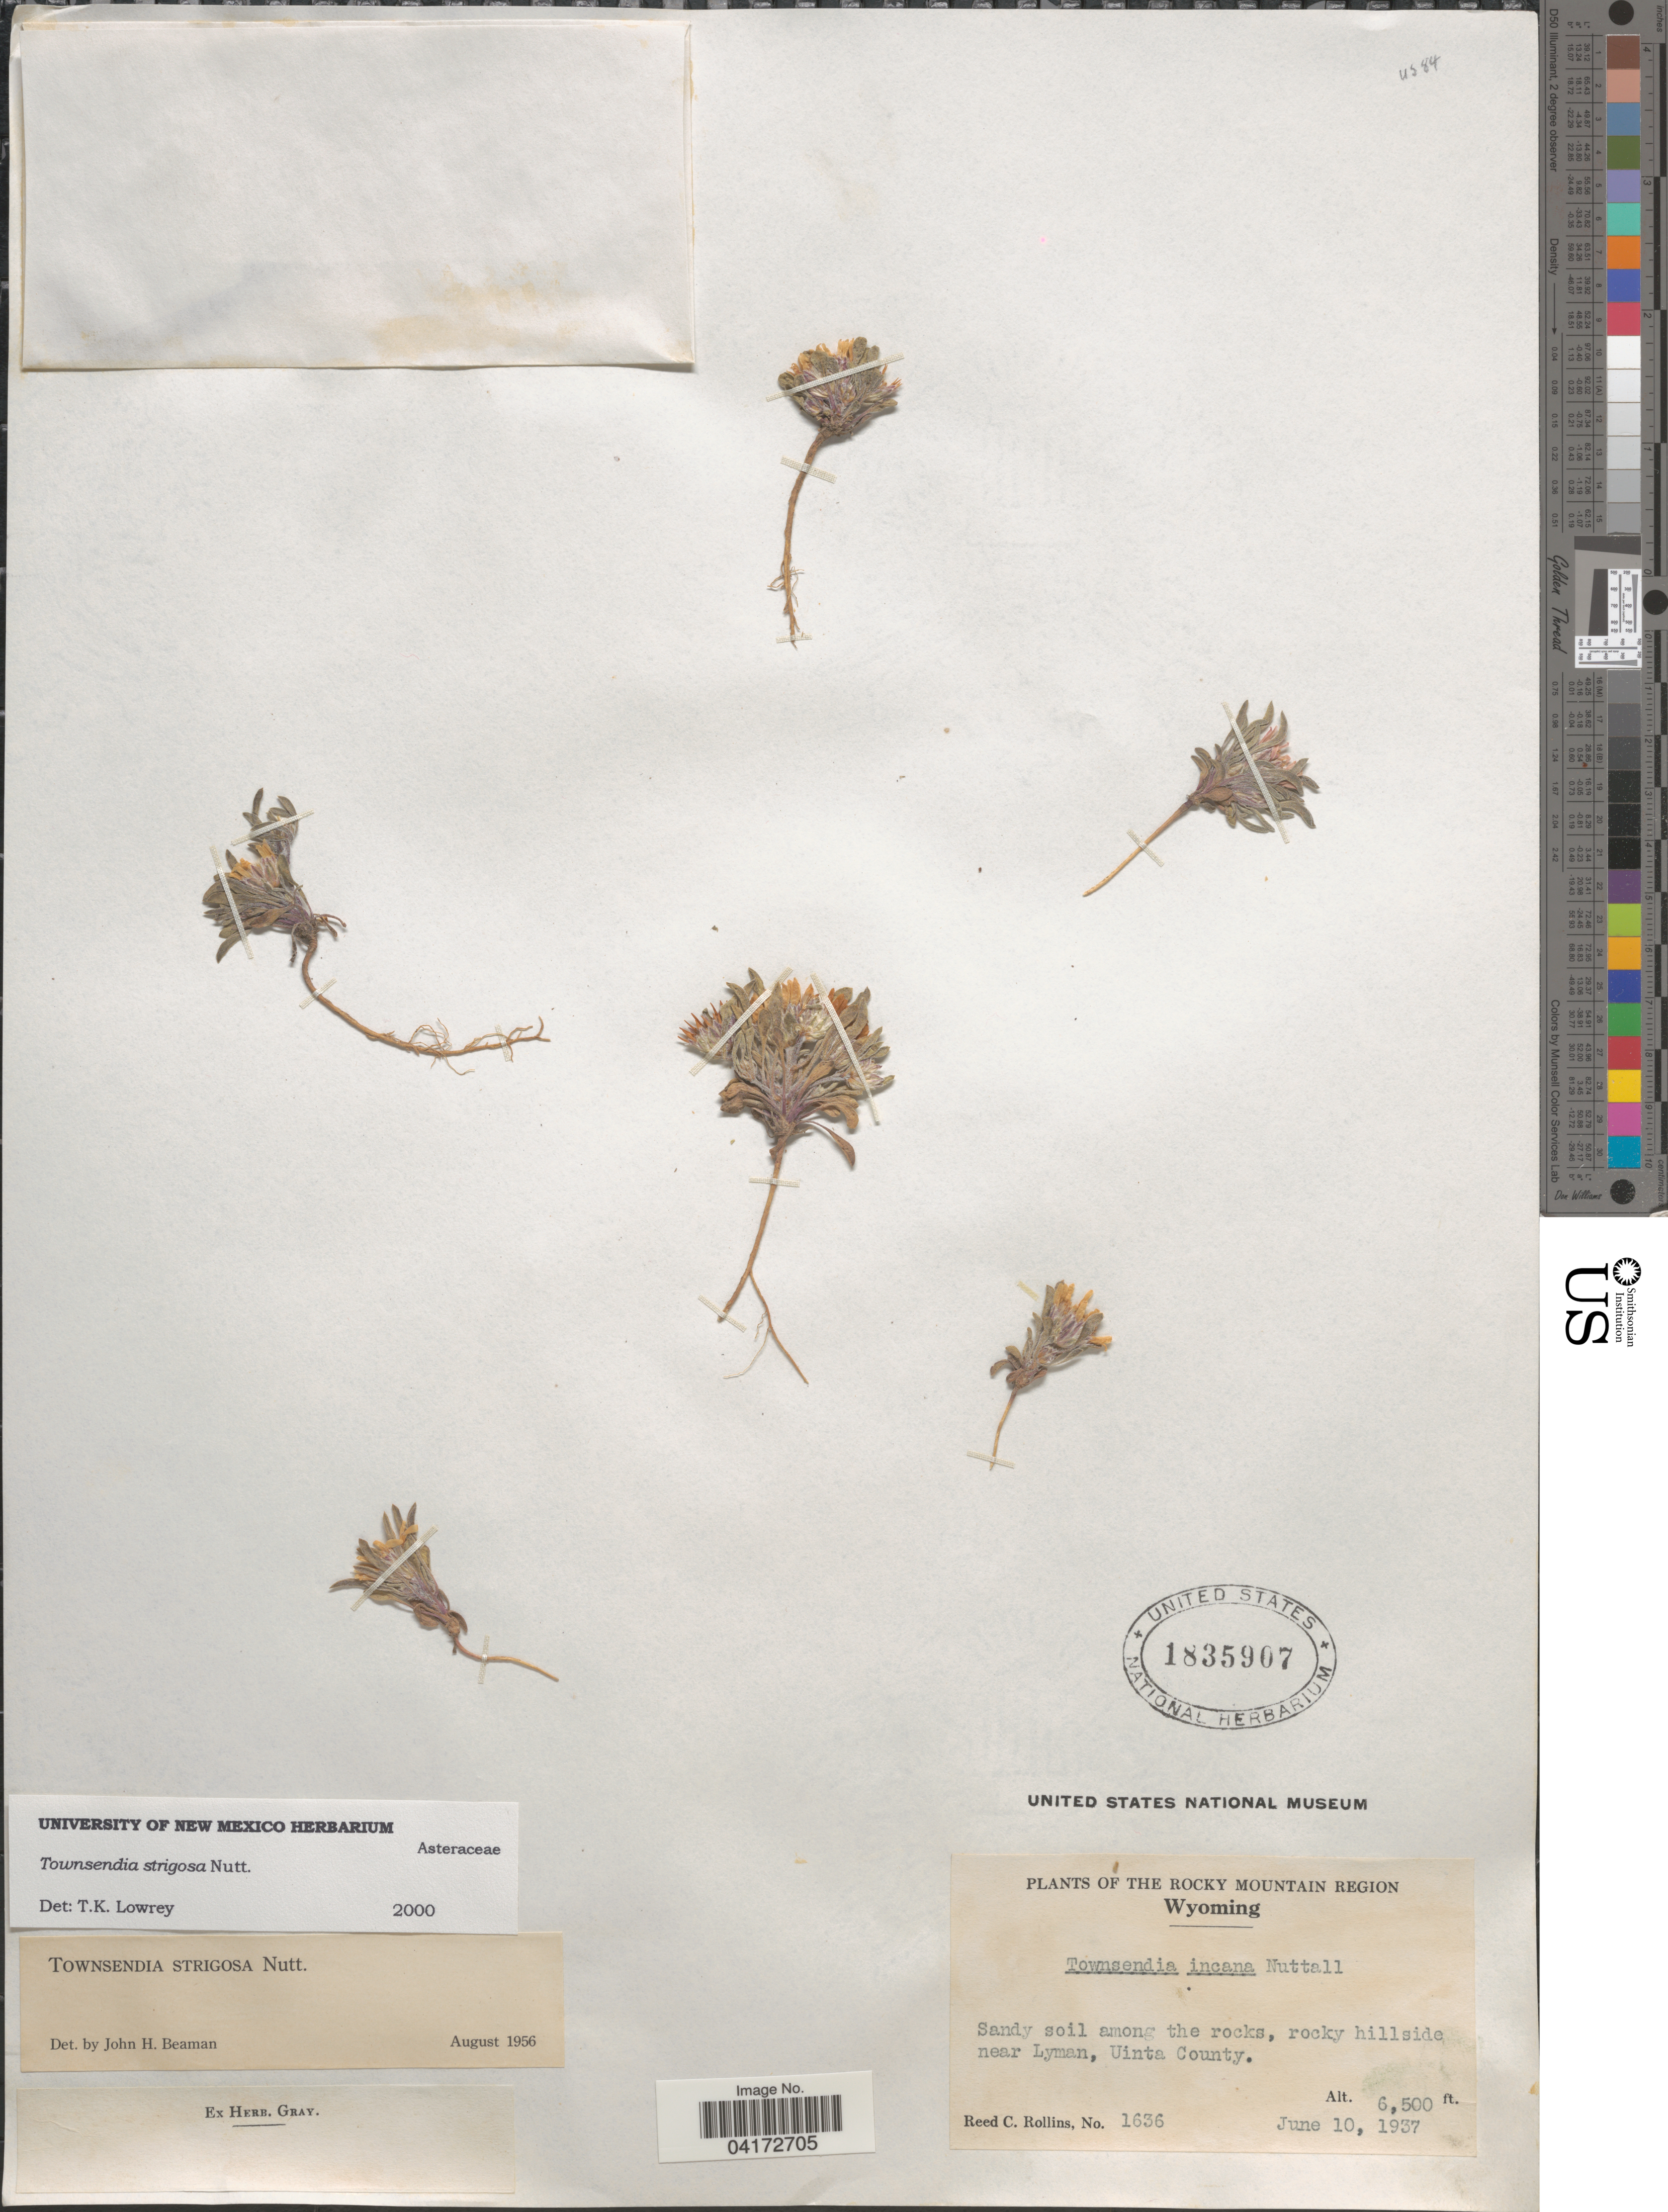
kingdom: Plantae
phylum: Tracheophyta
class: Magnoliopsida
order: Asterales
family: Asteraceae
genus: Townsendia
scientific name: Townsendia strigosa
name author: Nutt.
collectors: R. C. Rollins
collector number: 1636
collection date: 1937-06-10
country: United States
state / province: Wyoming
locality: Sandy soil among the rocks, rocky hillside near Lyman, Uinta County.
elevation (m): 1981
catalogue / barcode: US 1835907